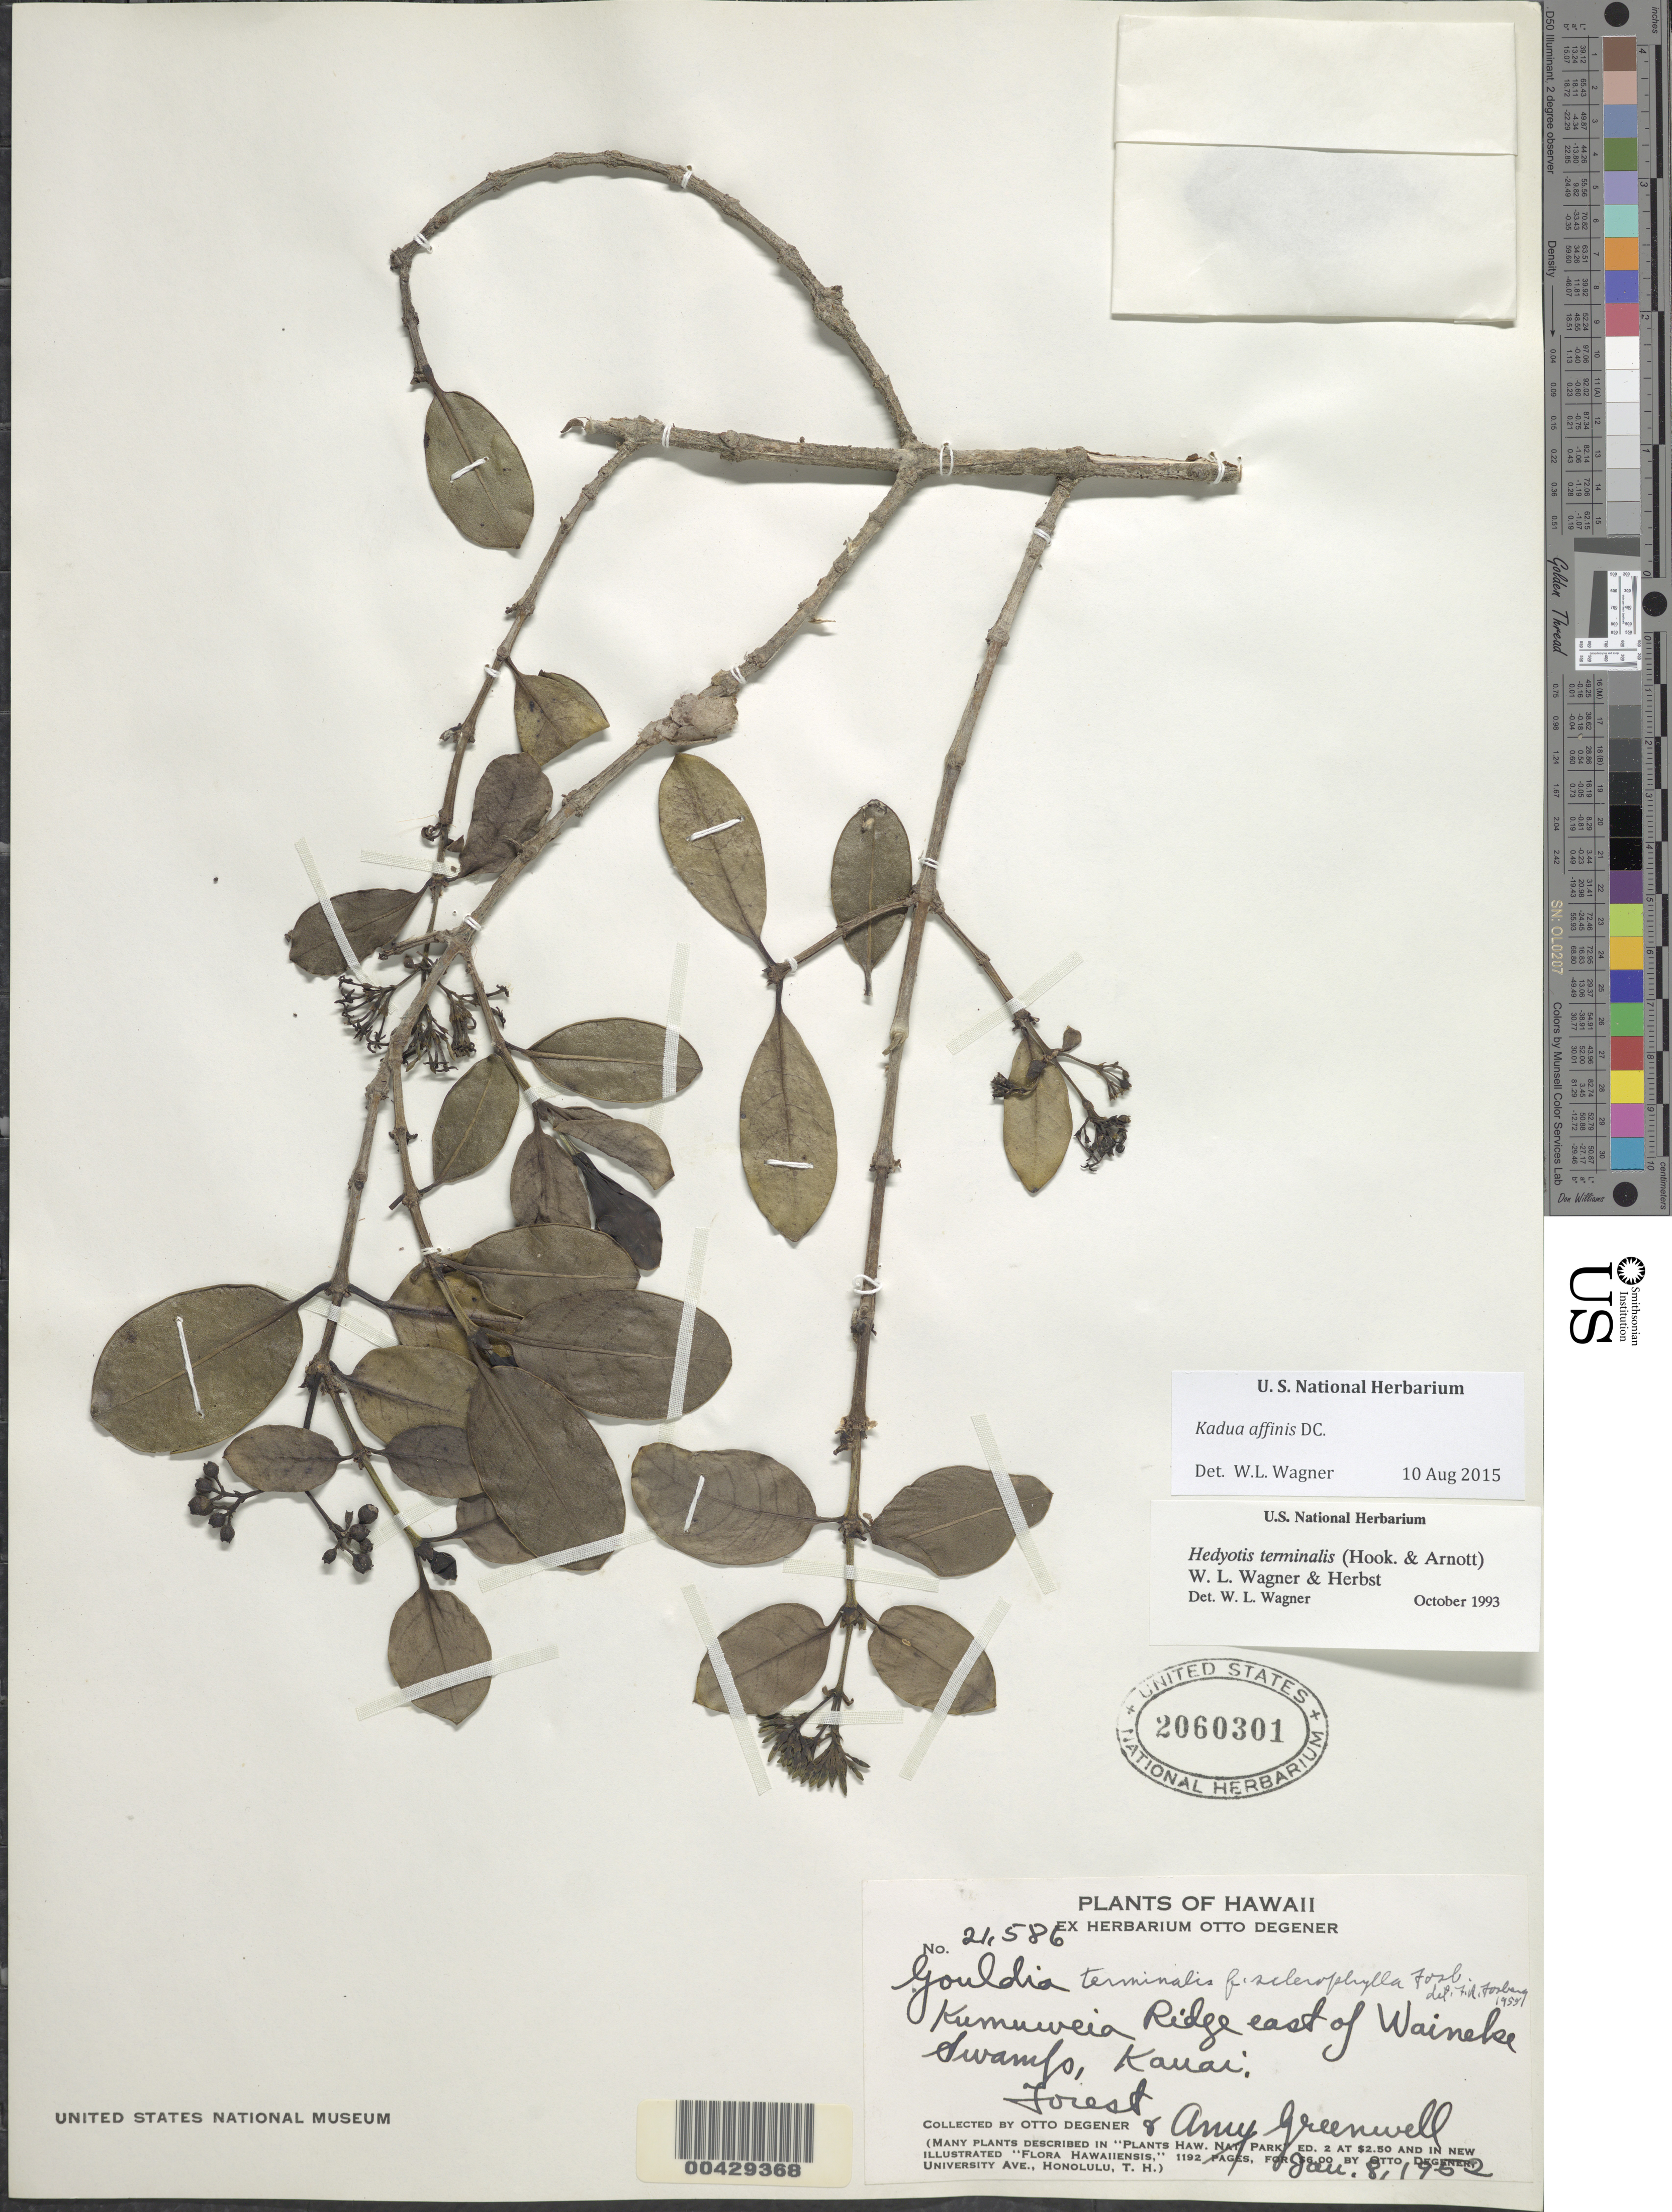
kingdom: Plantae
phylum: Tracheophyta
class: Magnoliopsida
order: Gentianales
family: Rubiaceae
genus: Kadua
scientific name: Kadua affinis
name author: DC.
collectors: O. Degener & A. B. Greenwell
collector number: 21586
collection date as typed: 8 Jan 1952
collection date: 1952-01-08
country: United States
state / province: Hawaii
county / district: Kauai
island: Kaua'i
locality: Kumuweia Ridge E of Waineka Swamp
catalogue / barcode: US 2060301